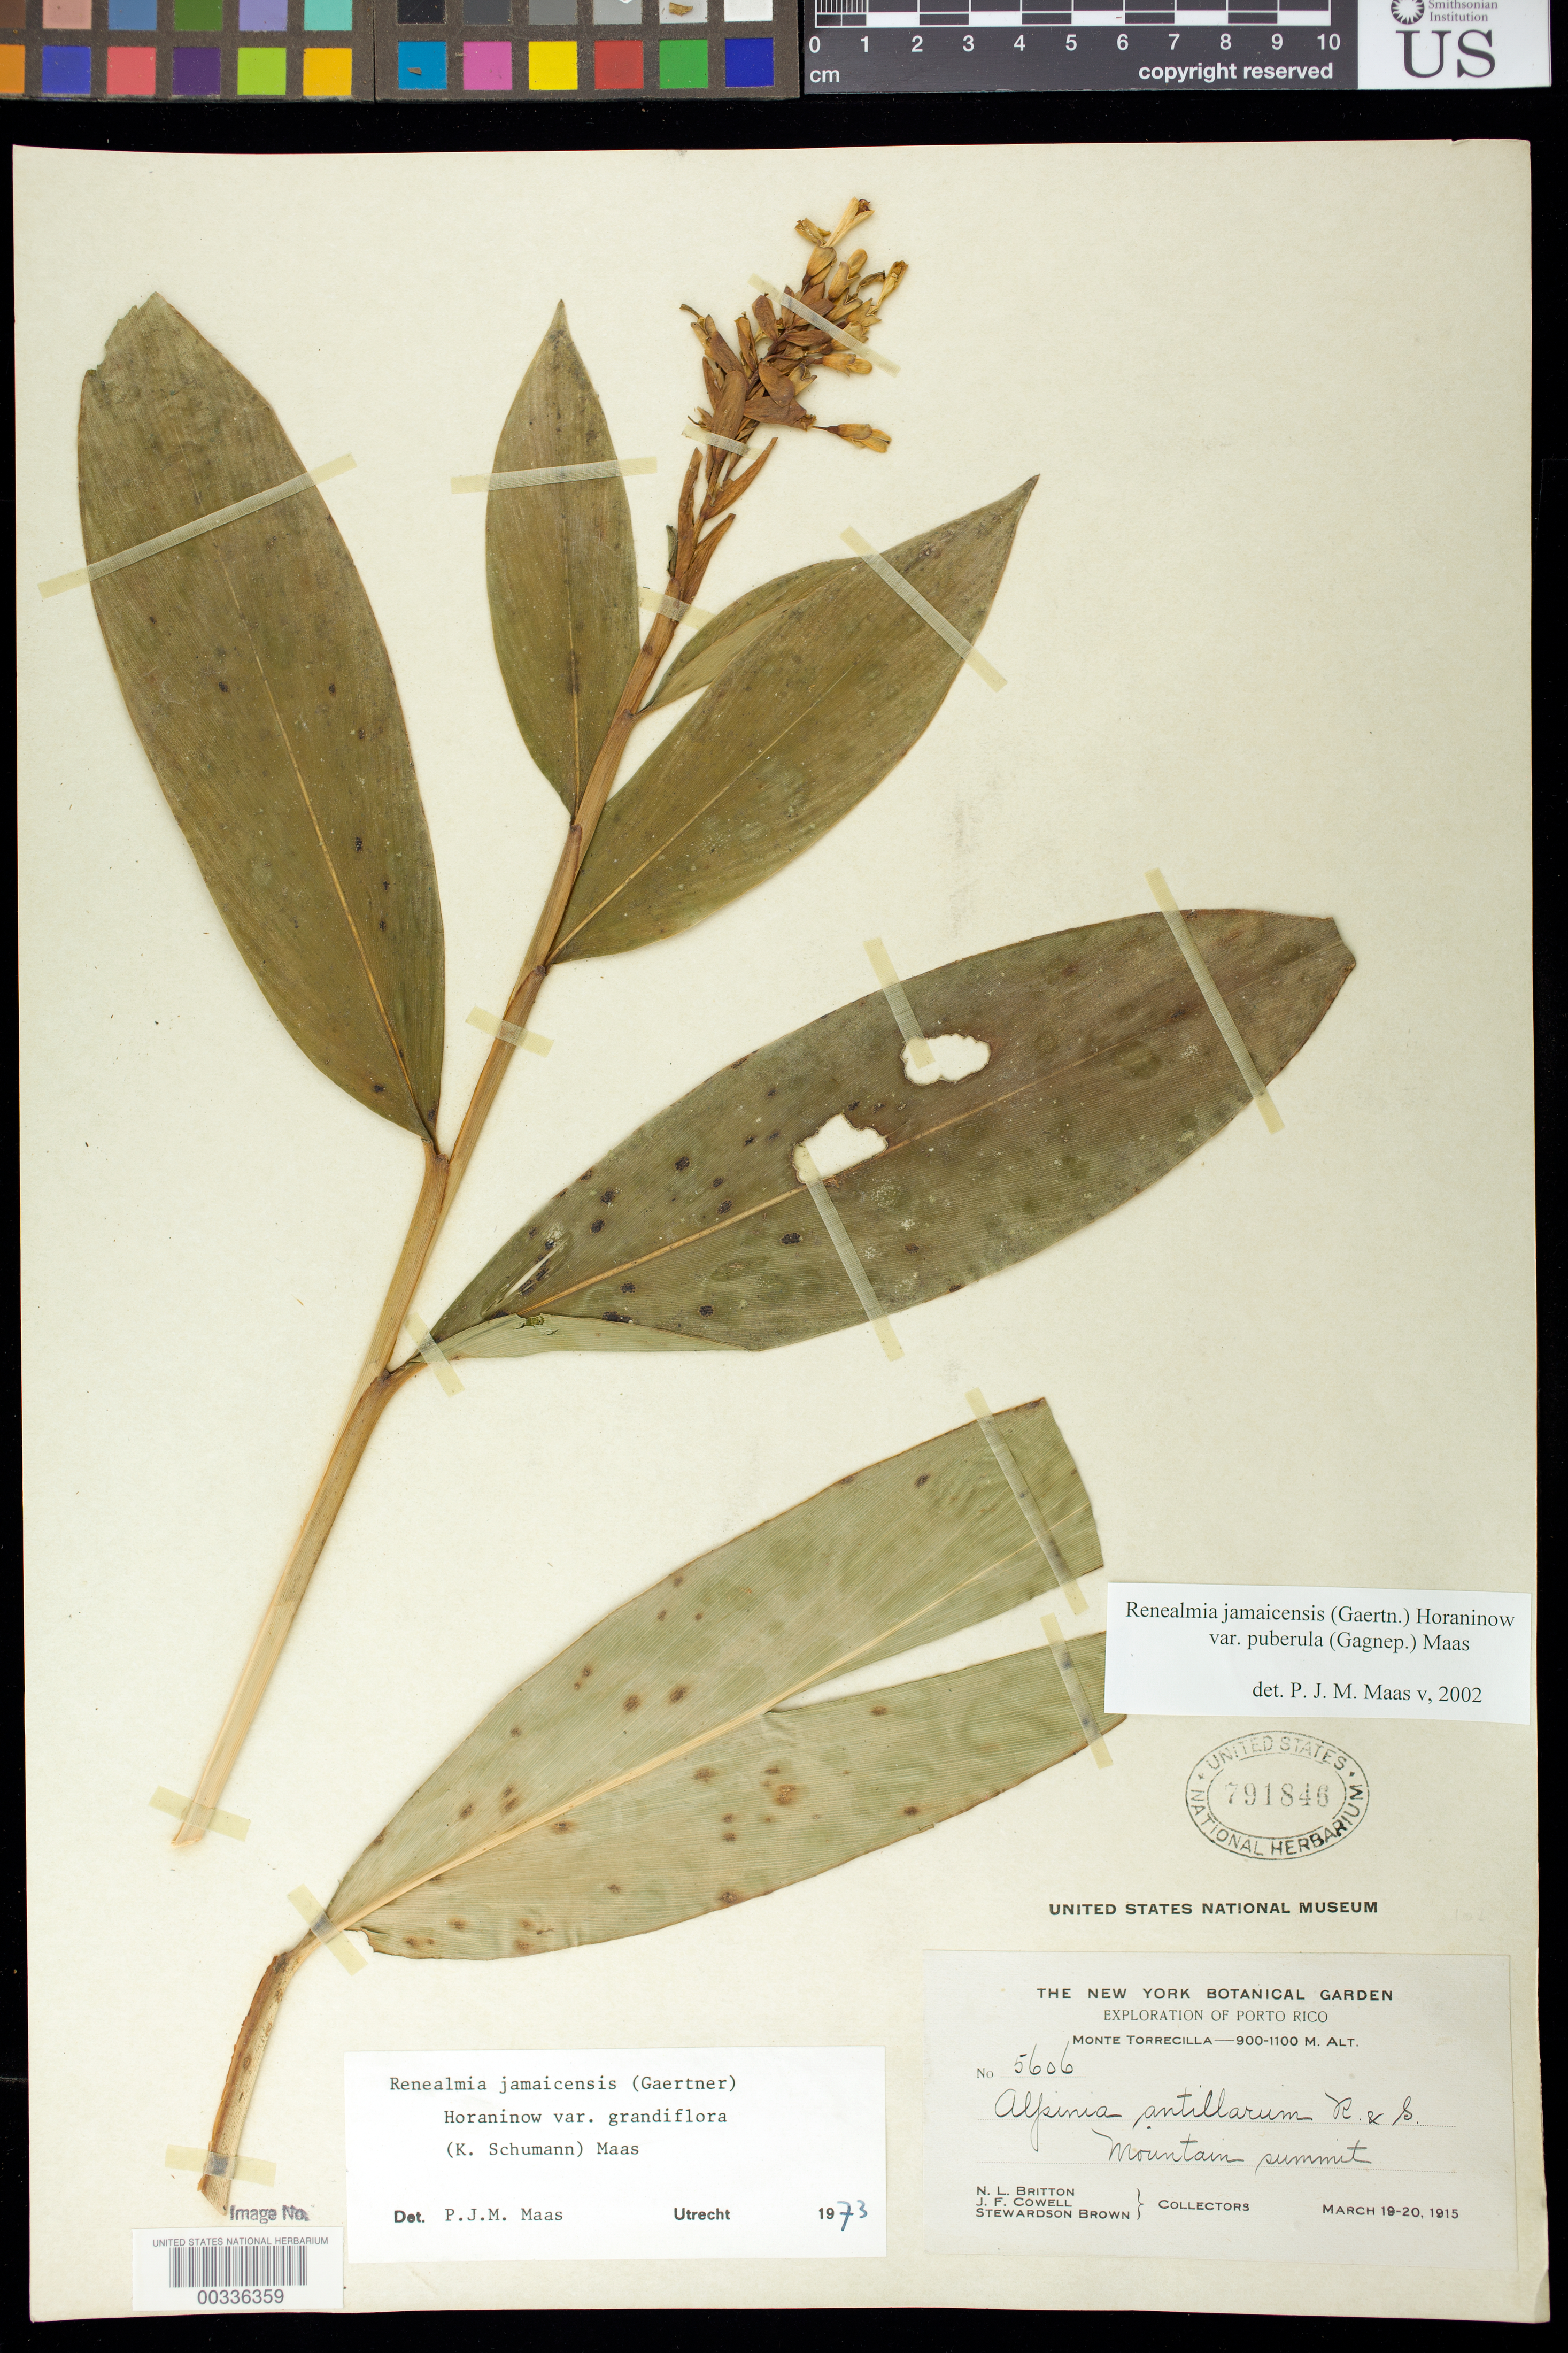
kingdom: Plantae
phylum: Tracheophyta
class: Liliopsida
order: Zingiberales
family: Zingiberaceae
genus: Renealmia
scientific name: Renealmia jamaicensis var. puberula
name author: (Gagnep.) Maas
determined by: Maas, Paul J. M.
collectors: N. Britton, J. F. Cowell & S. Brown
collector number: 5606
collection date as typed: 19 Mar 1915 to 20 Mar 1915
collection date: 1915-03-19/1915-03-20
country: Puerto Rico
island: Greater Antilles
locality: Monte torrecilla, mountain summit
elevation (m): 900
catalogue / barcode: US 791846